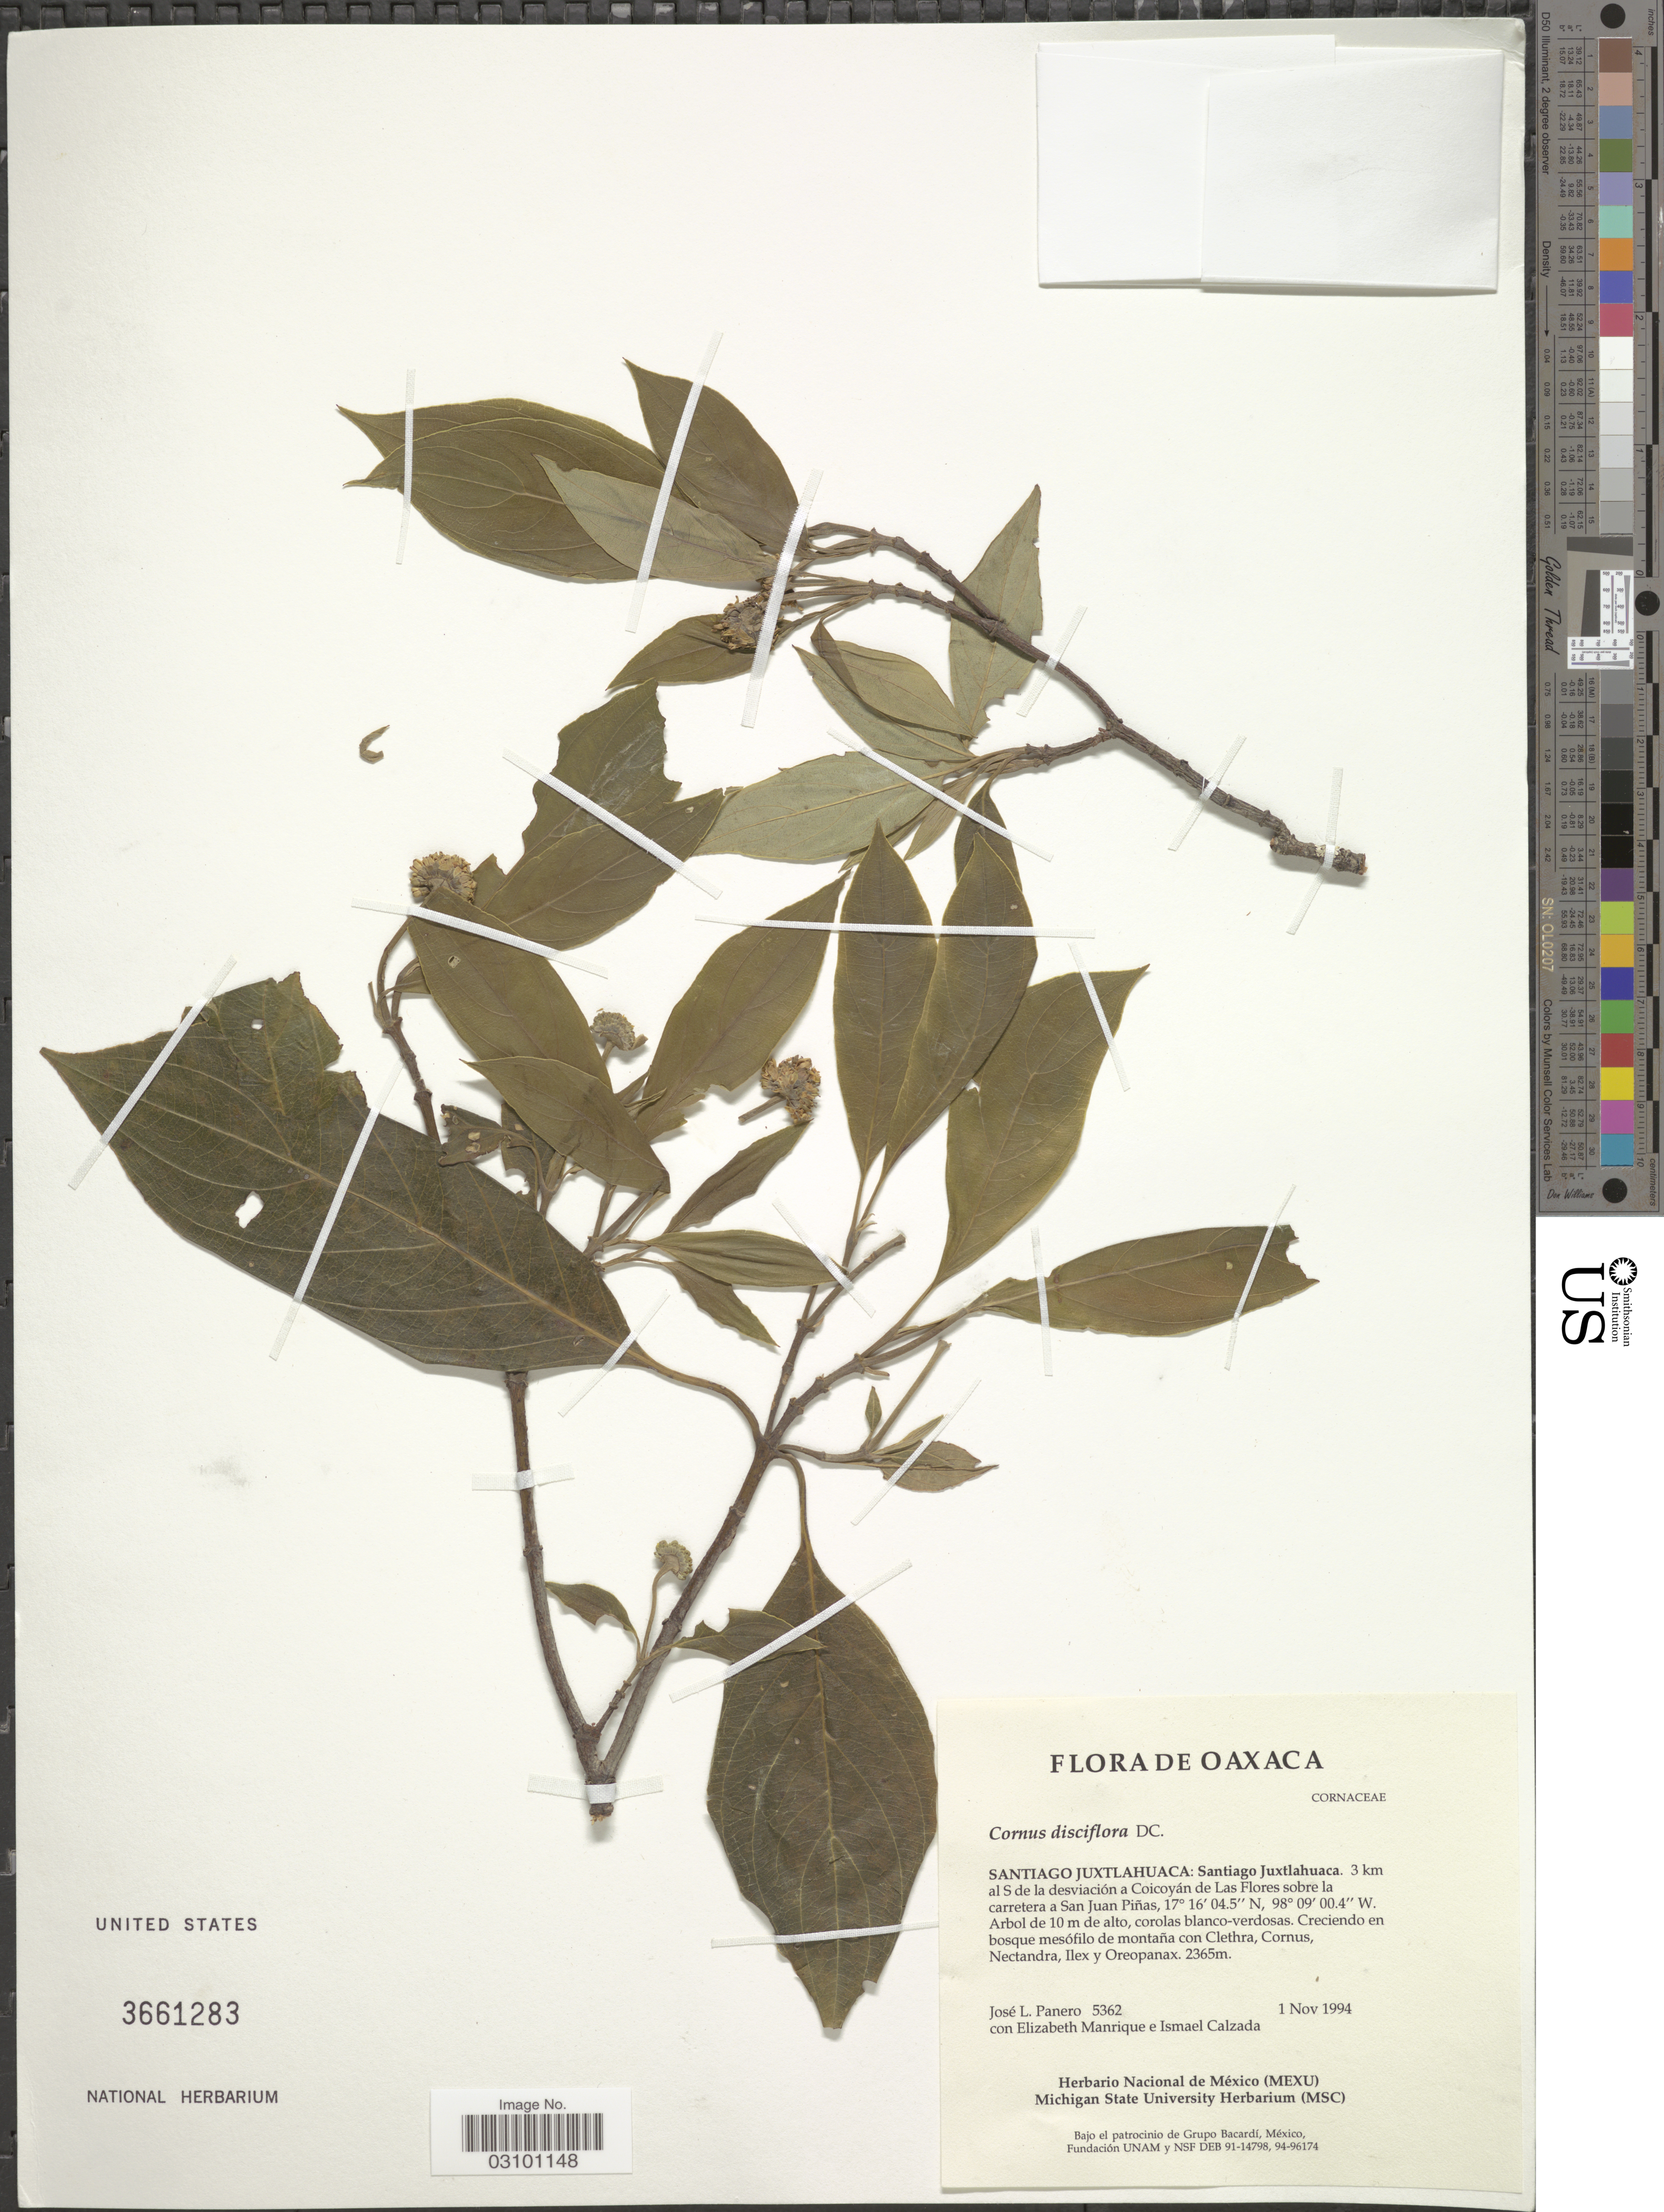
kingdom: Plantae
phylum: Tracheophyta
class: Magnoliopsida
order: Cornales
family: Cornaceae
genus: Cornus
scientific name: Cornus disciflora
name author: Moc. & Sessé ex DC.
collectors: J. L. Panero, E. Manrique & I. Calzada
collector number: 5362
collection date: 1994-11-01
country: Mexico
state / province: Oaxaca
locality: Santiago Juxtlahuaca: Santiago Juxtlahuaca. 3 km al S de la desviación a Coicoyán de Las Flores sobre la carretera a San Juan Piñas.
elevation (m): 2365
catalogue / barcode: US 3661283